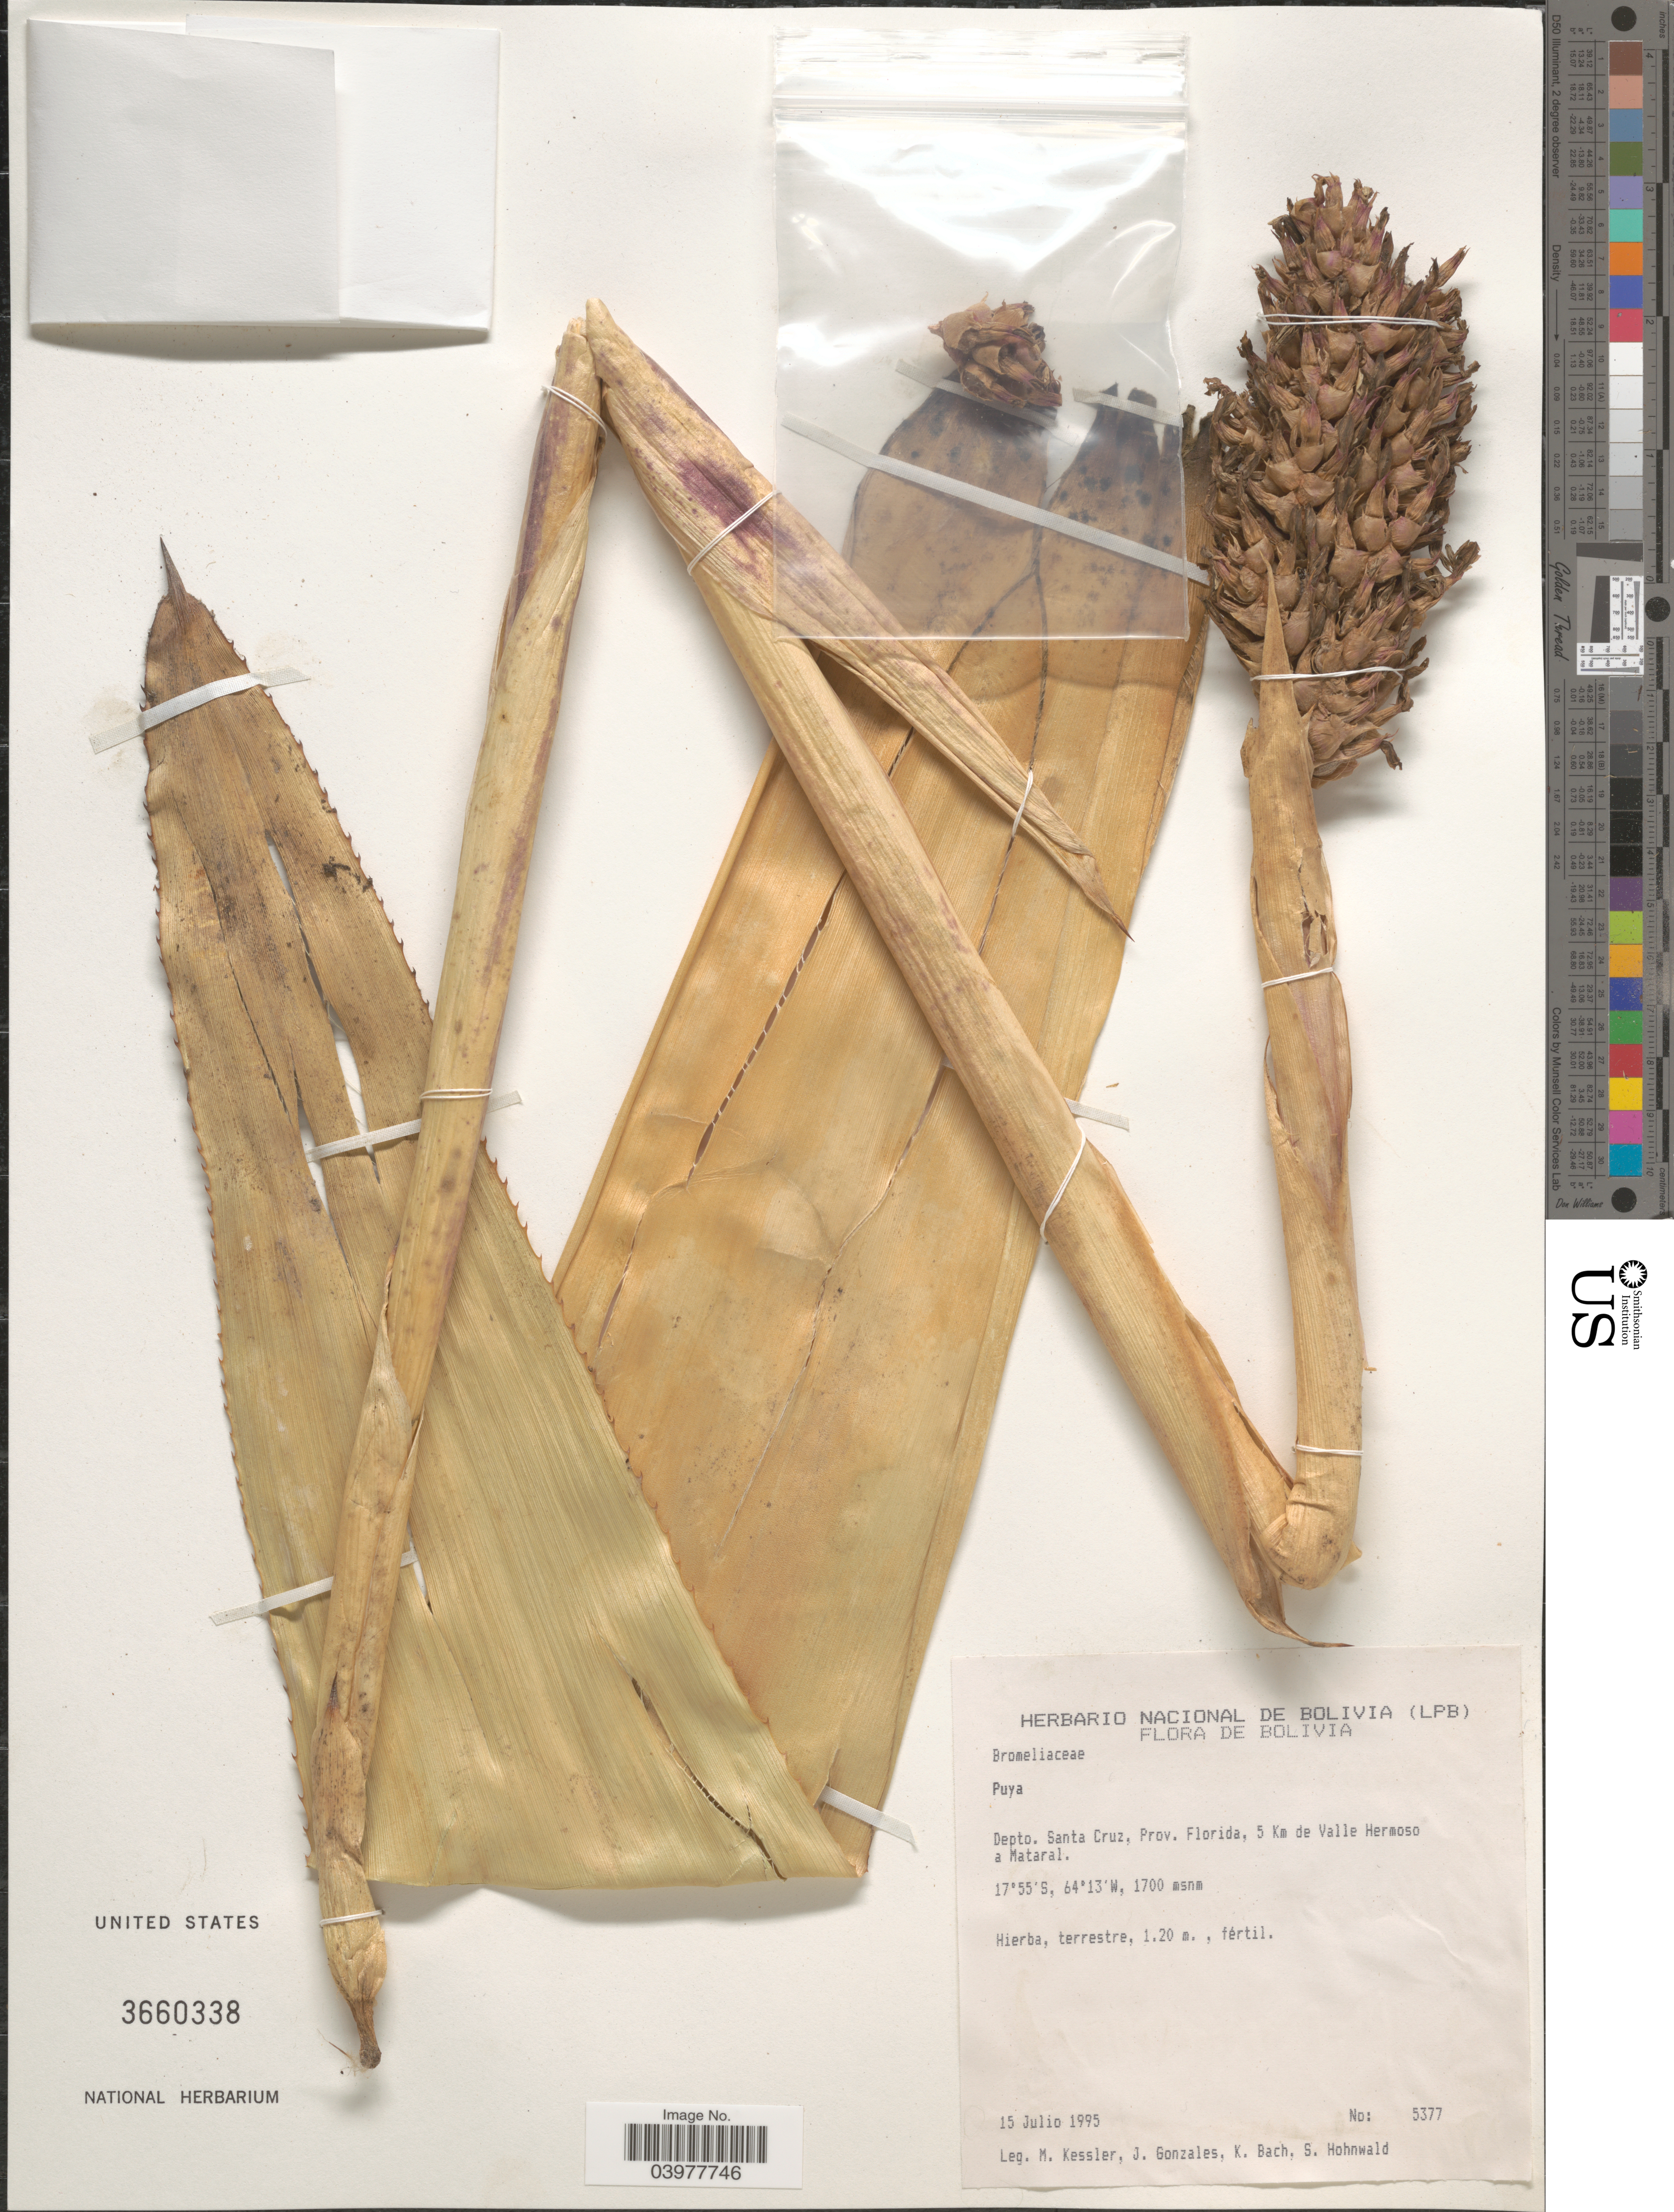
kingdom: Plantae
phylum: Tracheophyta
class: Liliopsida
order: Poales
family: Bromeliaceae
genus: Puya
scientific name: Puya sp.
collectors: M. Kessler, J. Gonzales, K. Bach & S. Hohnwald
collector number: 5377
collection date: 1995-07-15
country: Bolivia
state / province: Santa Cruz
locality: Depto. Santa Cruz, Prov. Florida, 5 Km de Valle Hermoso a Mataral.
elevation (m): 1700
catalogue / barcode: US 3660338